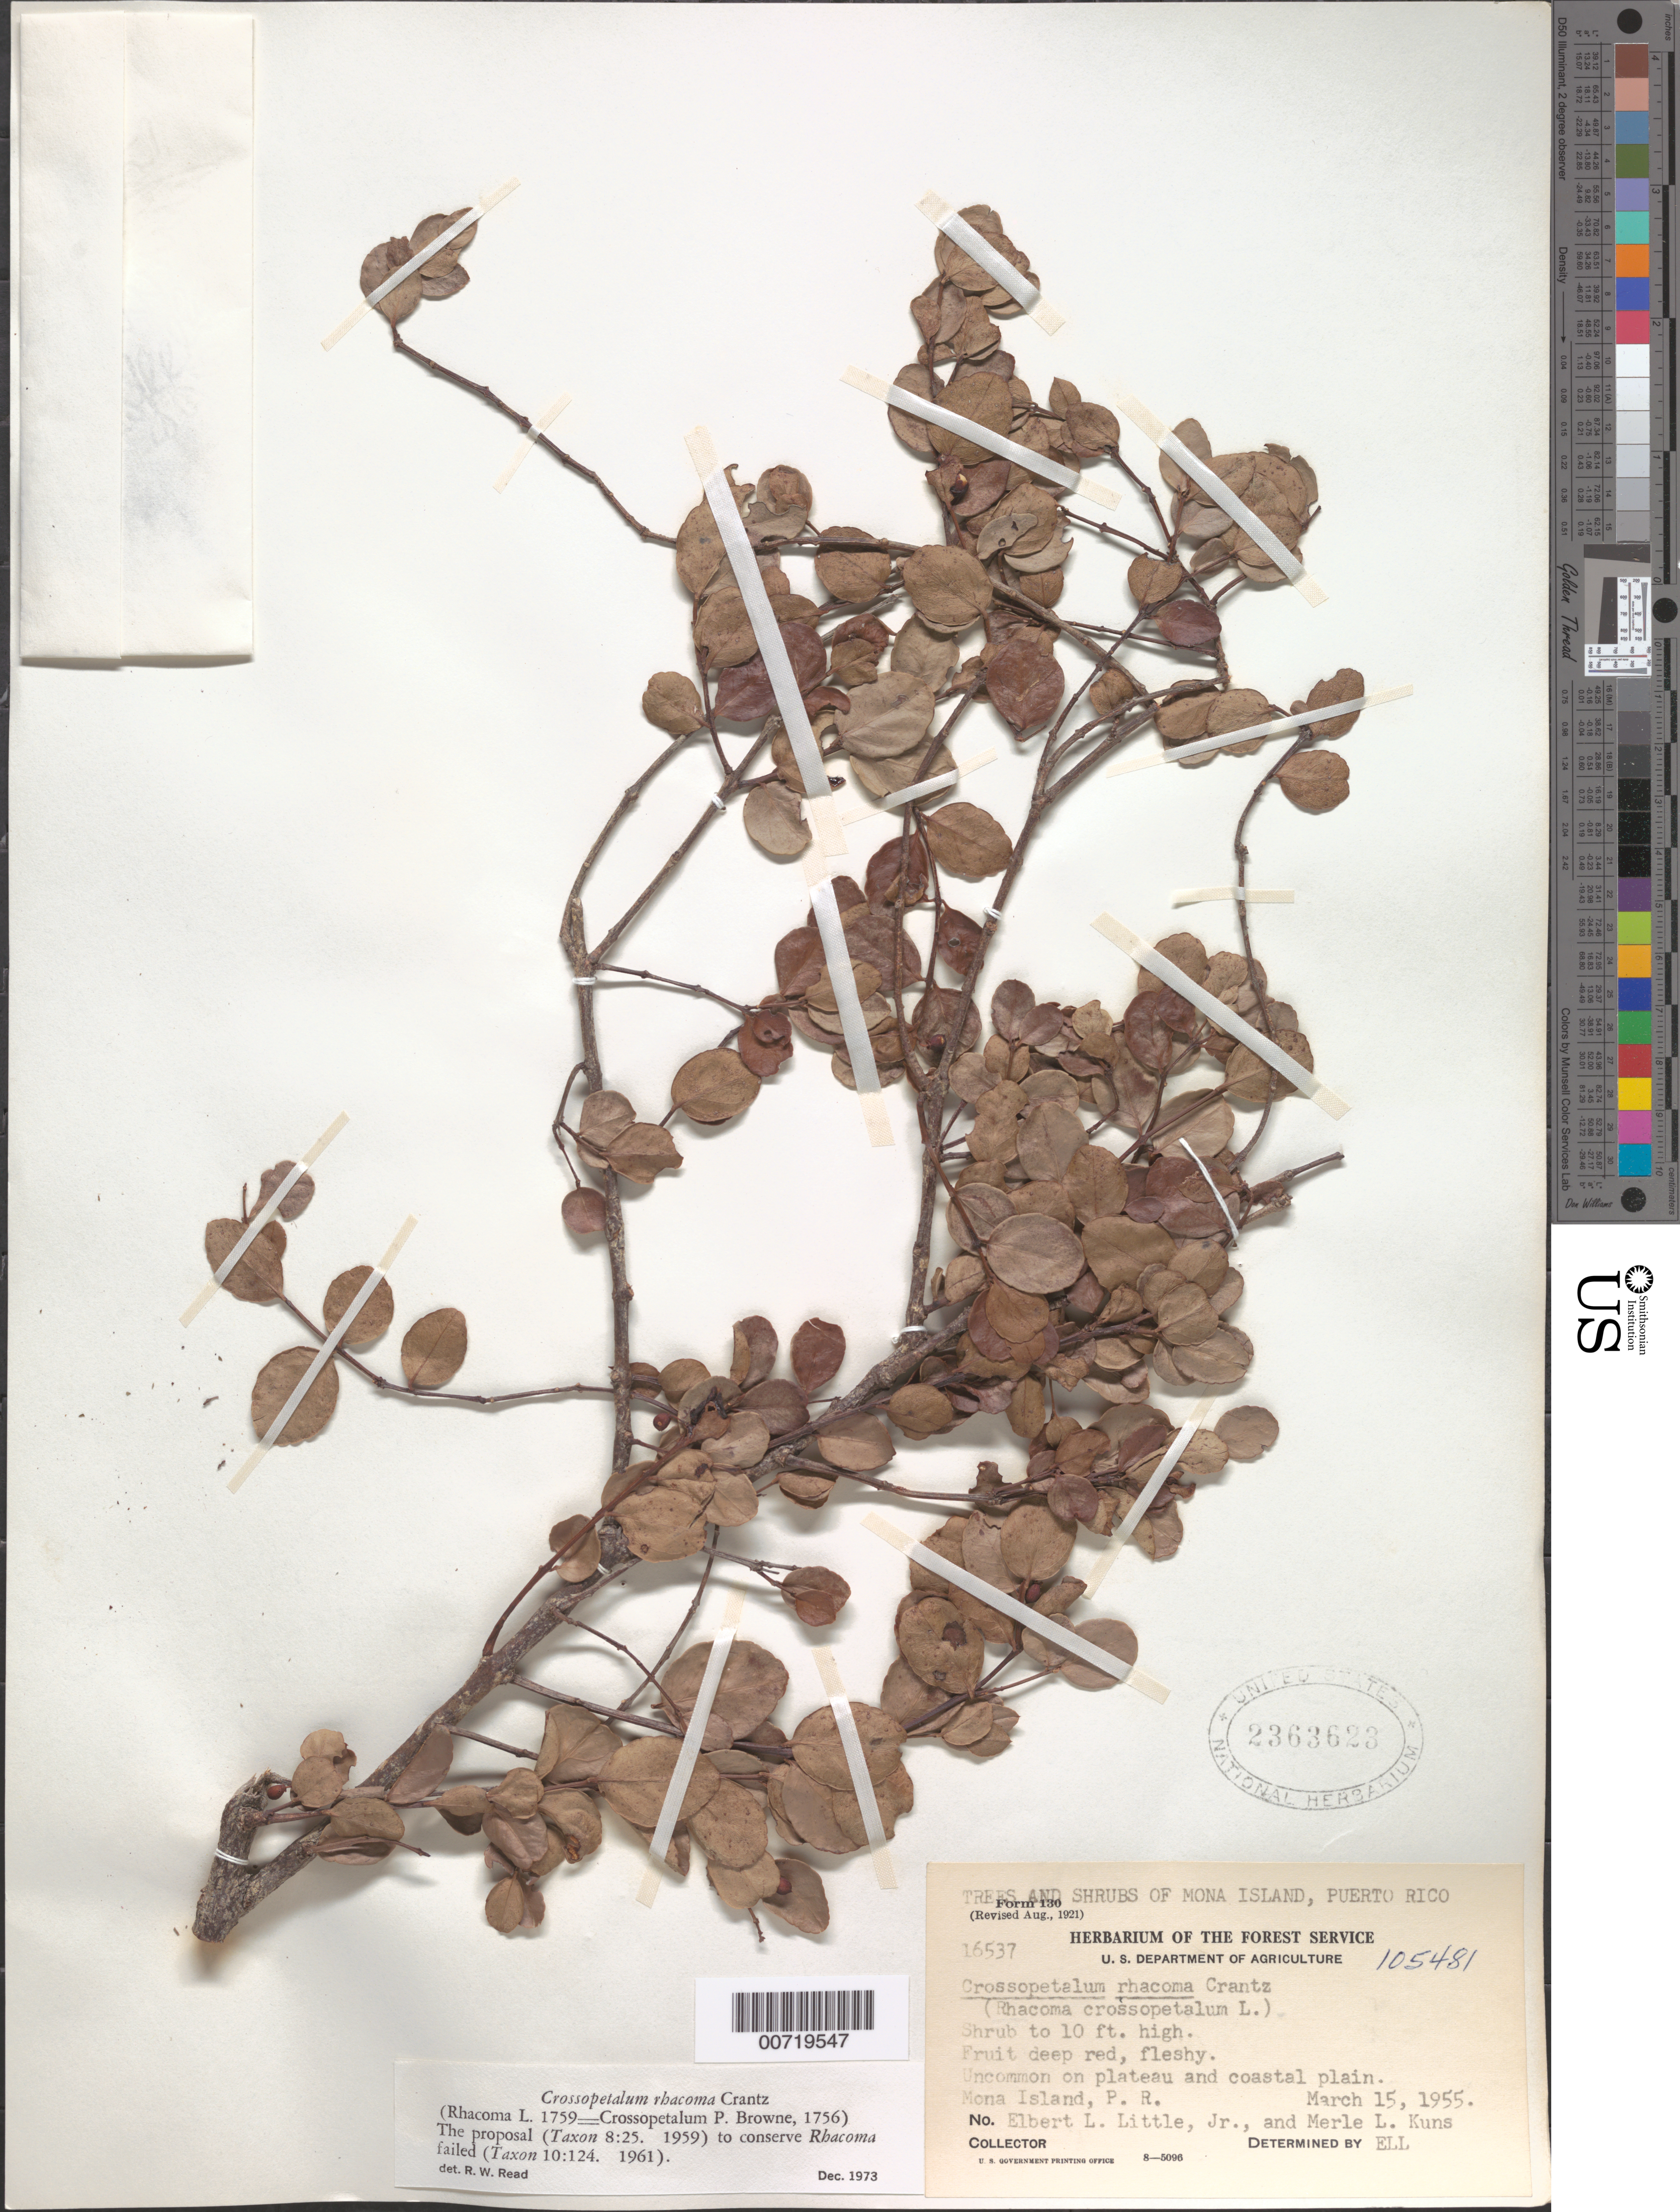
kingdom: Plantae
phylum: Tracheophyta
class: Magnoliopsida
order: Celastrales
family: Celastraceae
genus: Crossopetalum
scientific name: Crossopetalum rhacoma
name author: Crantz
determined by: Read, Robert W., (US), NMNH (UNITED STATES)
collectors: E. L. Little & M. Kuns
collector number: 16537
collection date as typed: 15 Mar 1955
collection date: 1955-03-15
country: Puerto Rico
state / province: Mayaguëz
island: Mona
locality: Mona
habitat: Plateau and coastal plain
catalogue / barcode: US 2363623